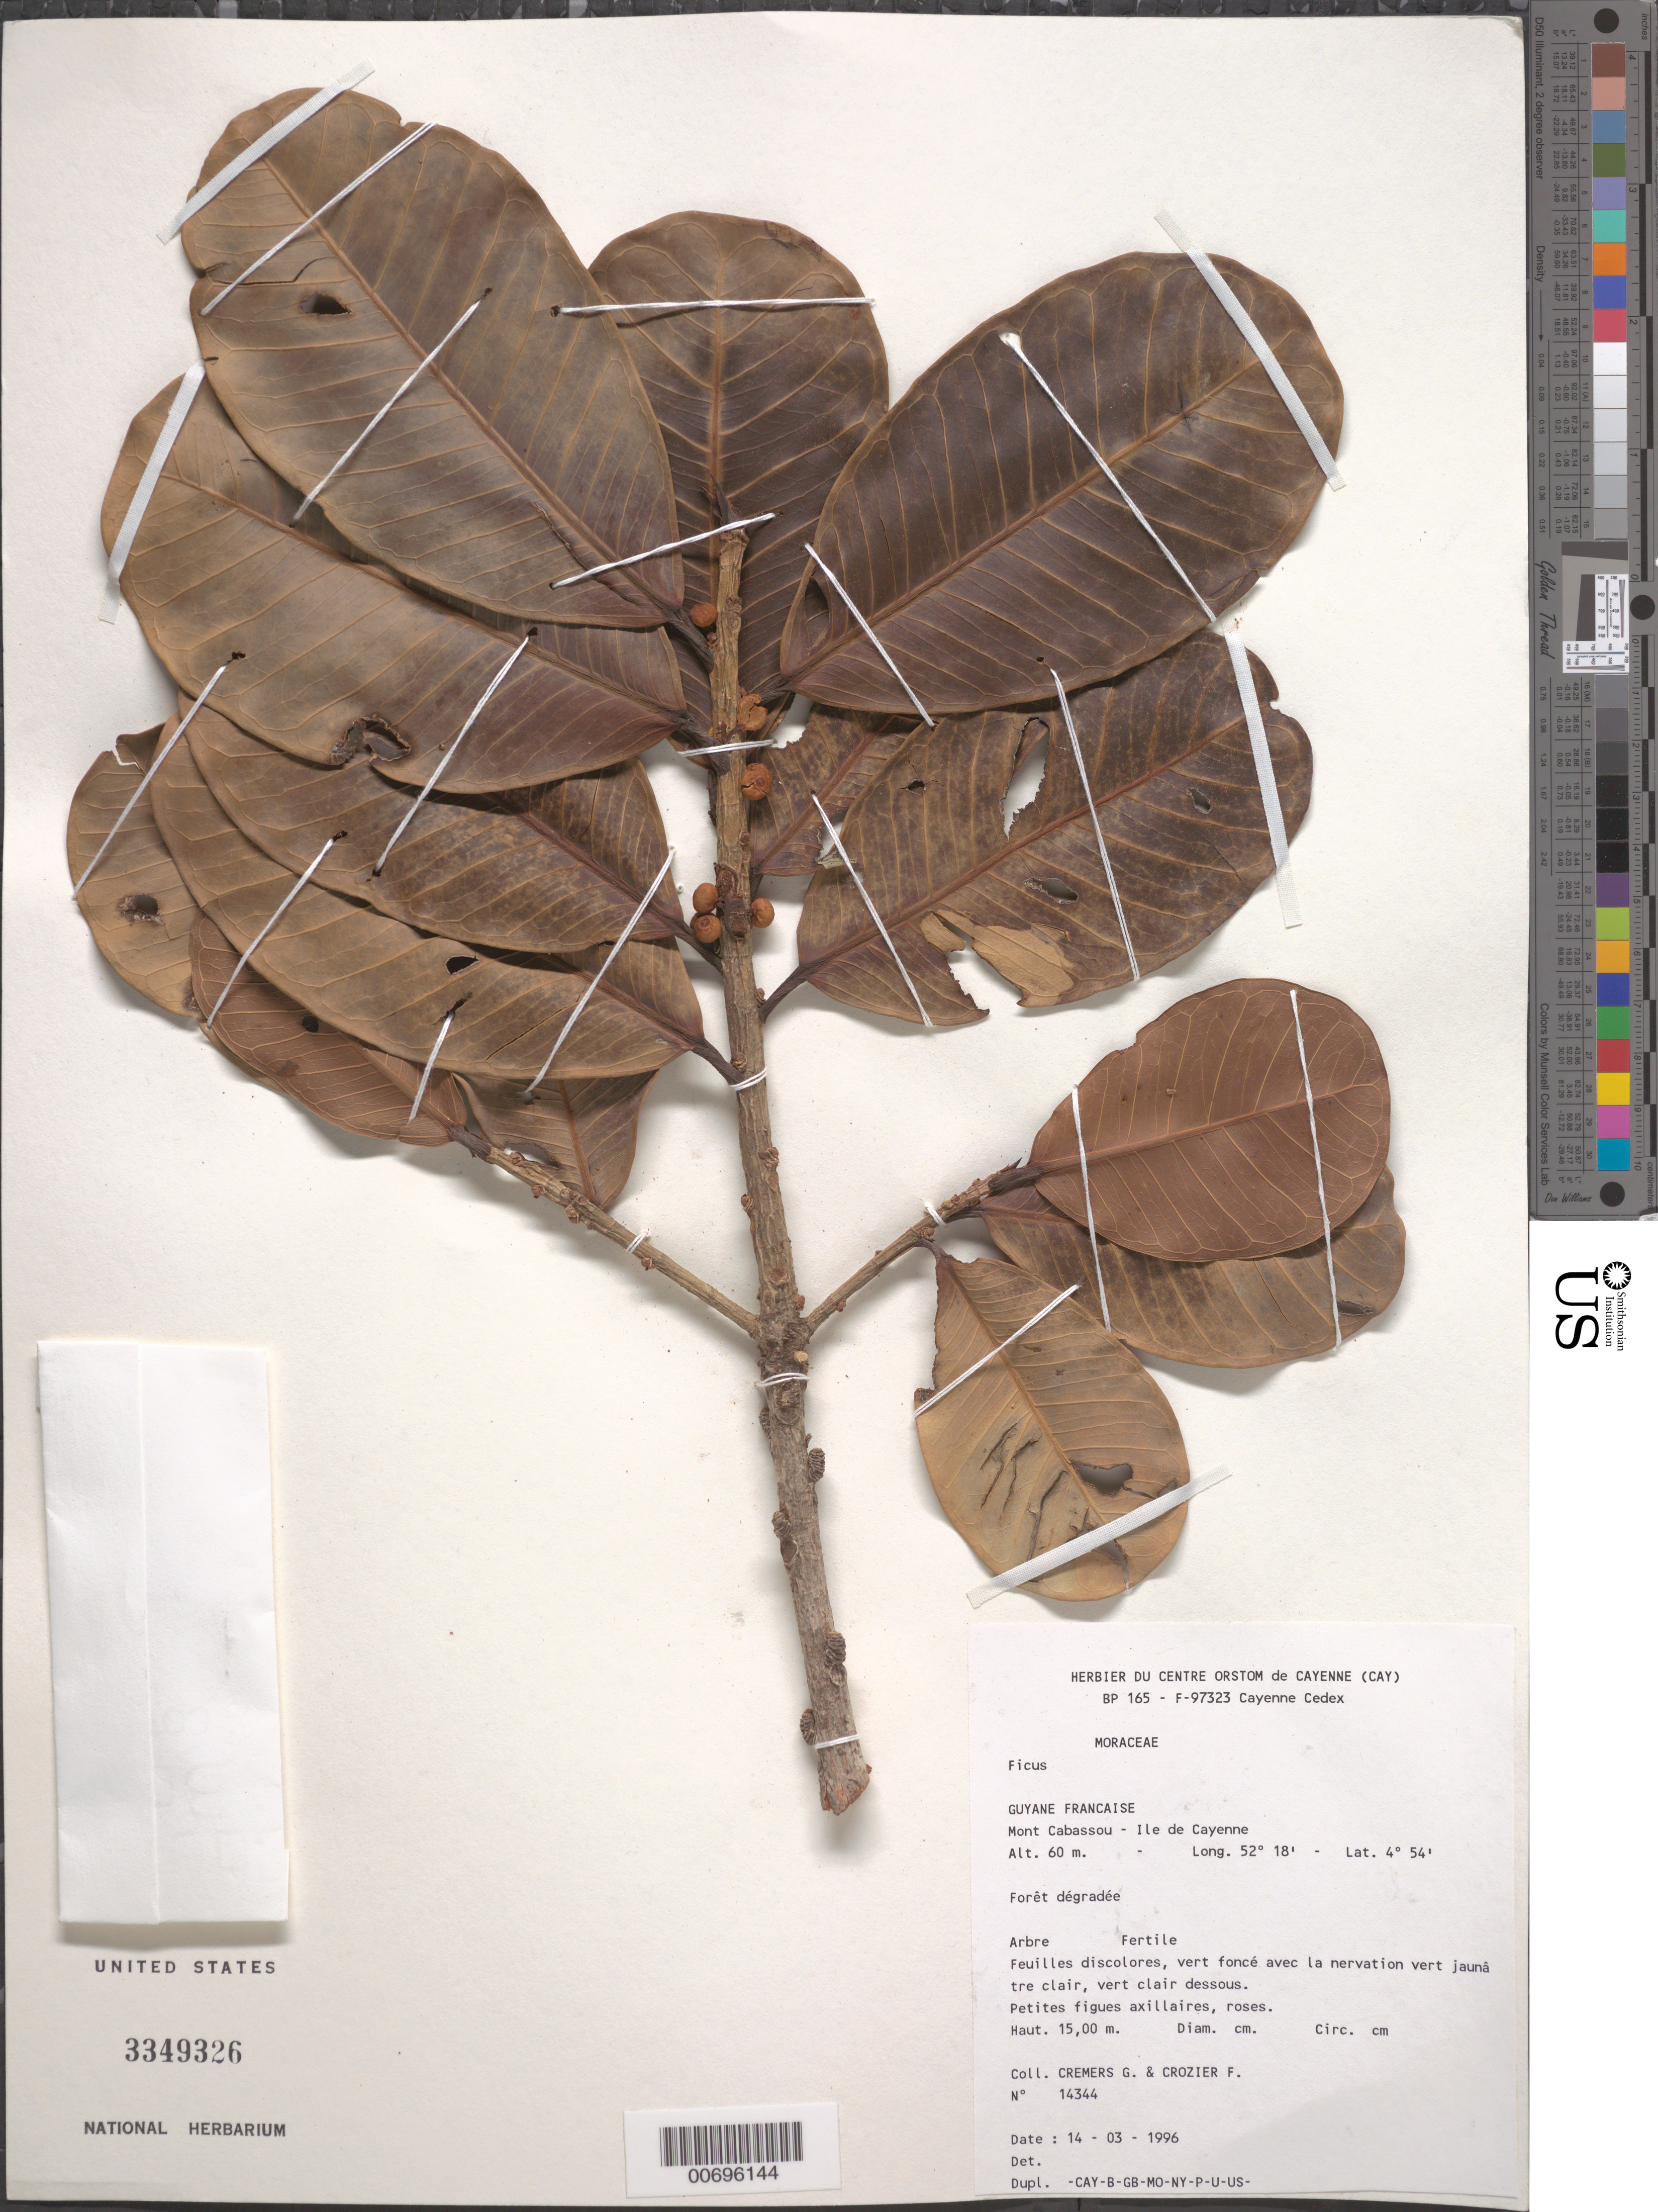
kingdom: Plantae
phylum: Tracheophyta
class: Magnoliopsida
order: Rosales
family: Moraceae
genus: Ficus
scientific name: Ficus guianensis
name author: Desv. ex Ham.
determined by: Mitidieri, Nicole, (WIS), University of Wisconsin - Madison (UNITED STATES)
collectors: G. Cremers & F. Crozier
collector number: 14344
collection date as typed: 14-Mar-96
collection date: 1996-03-14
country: French Guiana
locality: Mont Cabassou, Ile de Cayenne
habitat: Disturbed forest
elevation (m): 60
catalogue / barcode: US 3349326